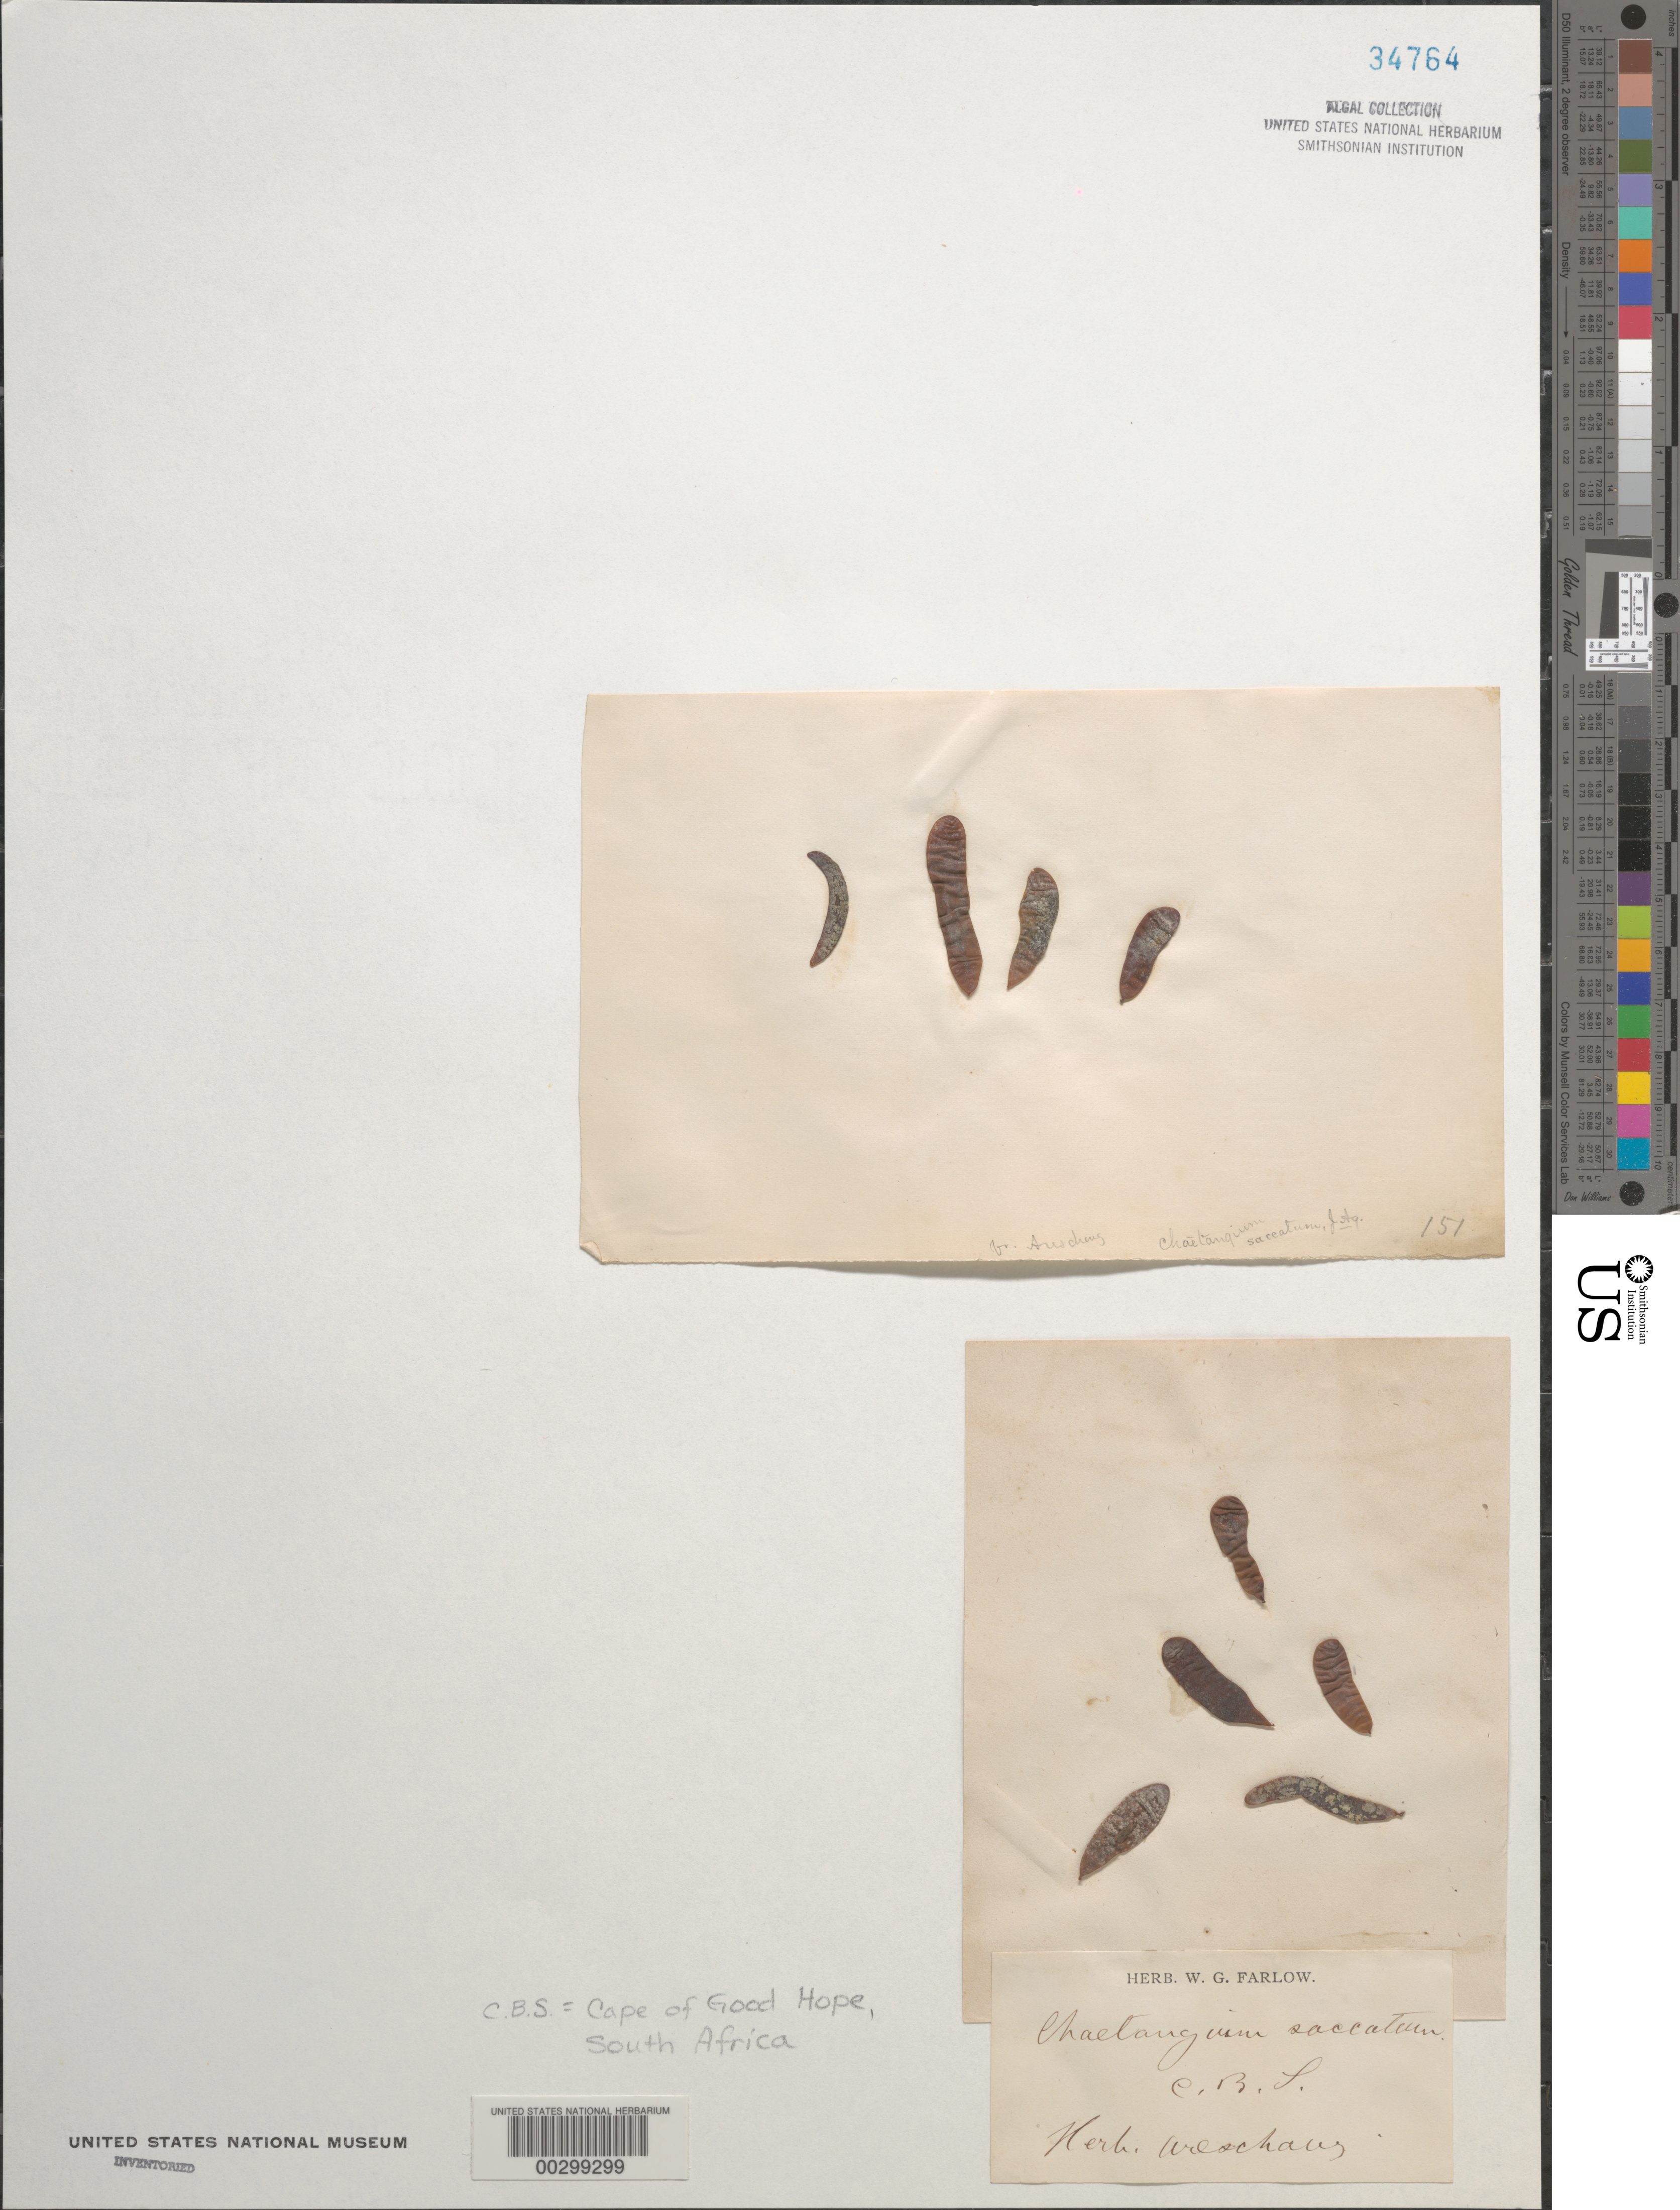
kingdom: Plantae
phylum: Rhodophyta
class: Florideophyceae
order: Nemaliales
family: Scinaiaceae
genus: Nothogenia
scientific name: Nothogenia ovalis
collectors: ex herb. Alfred Areschoug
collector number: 151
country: South Africa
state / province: Western Cape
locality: Cape of good hope (c.b.s.)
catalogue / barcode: US 34764